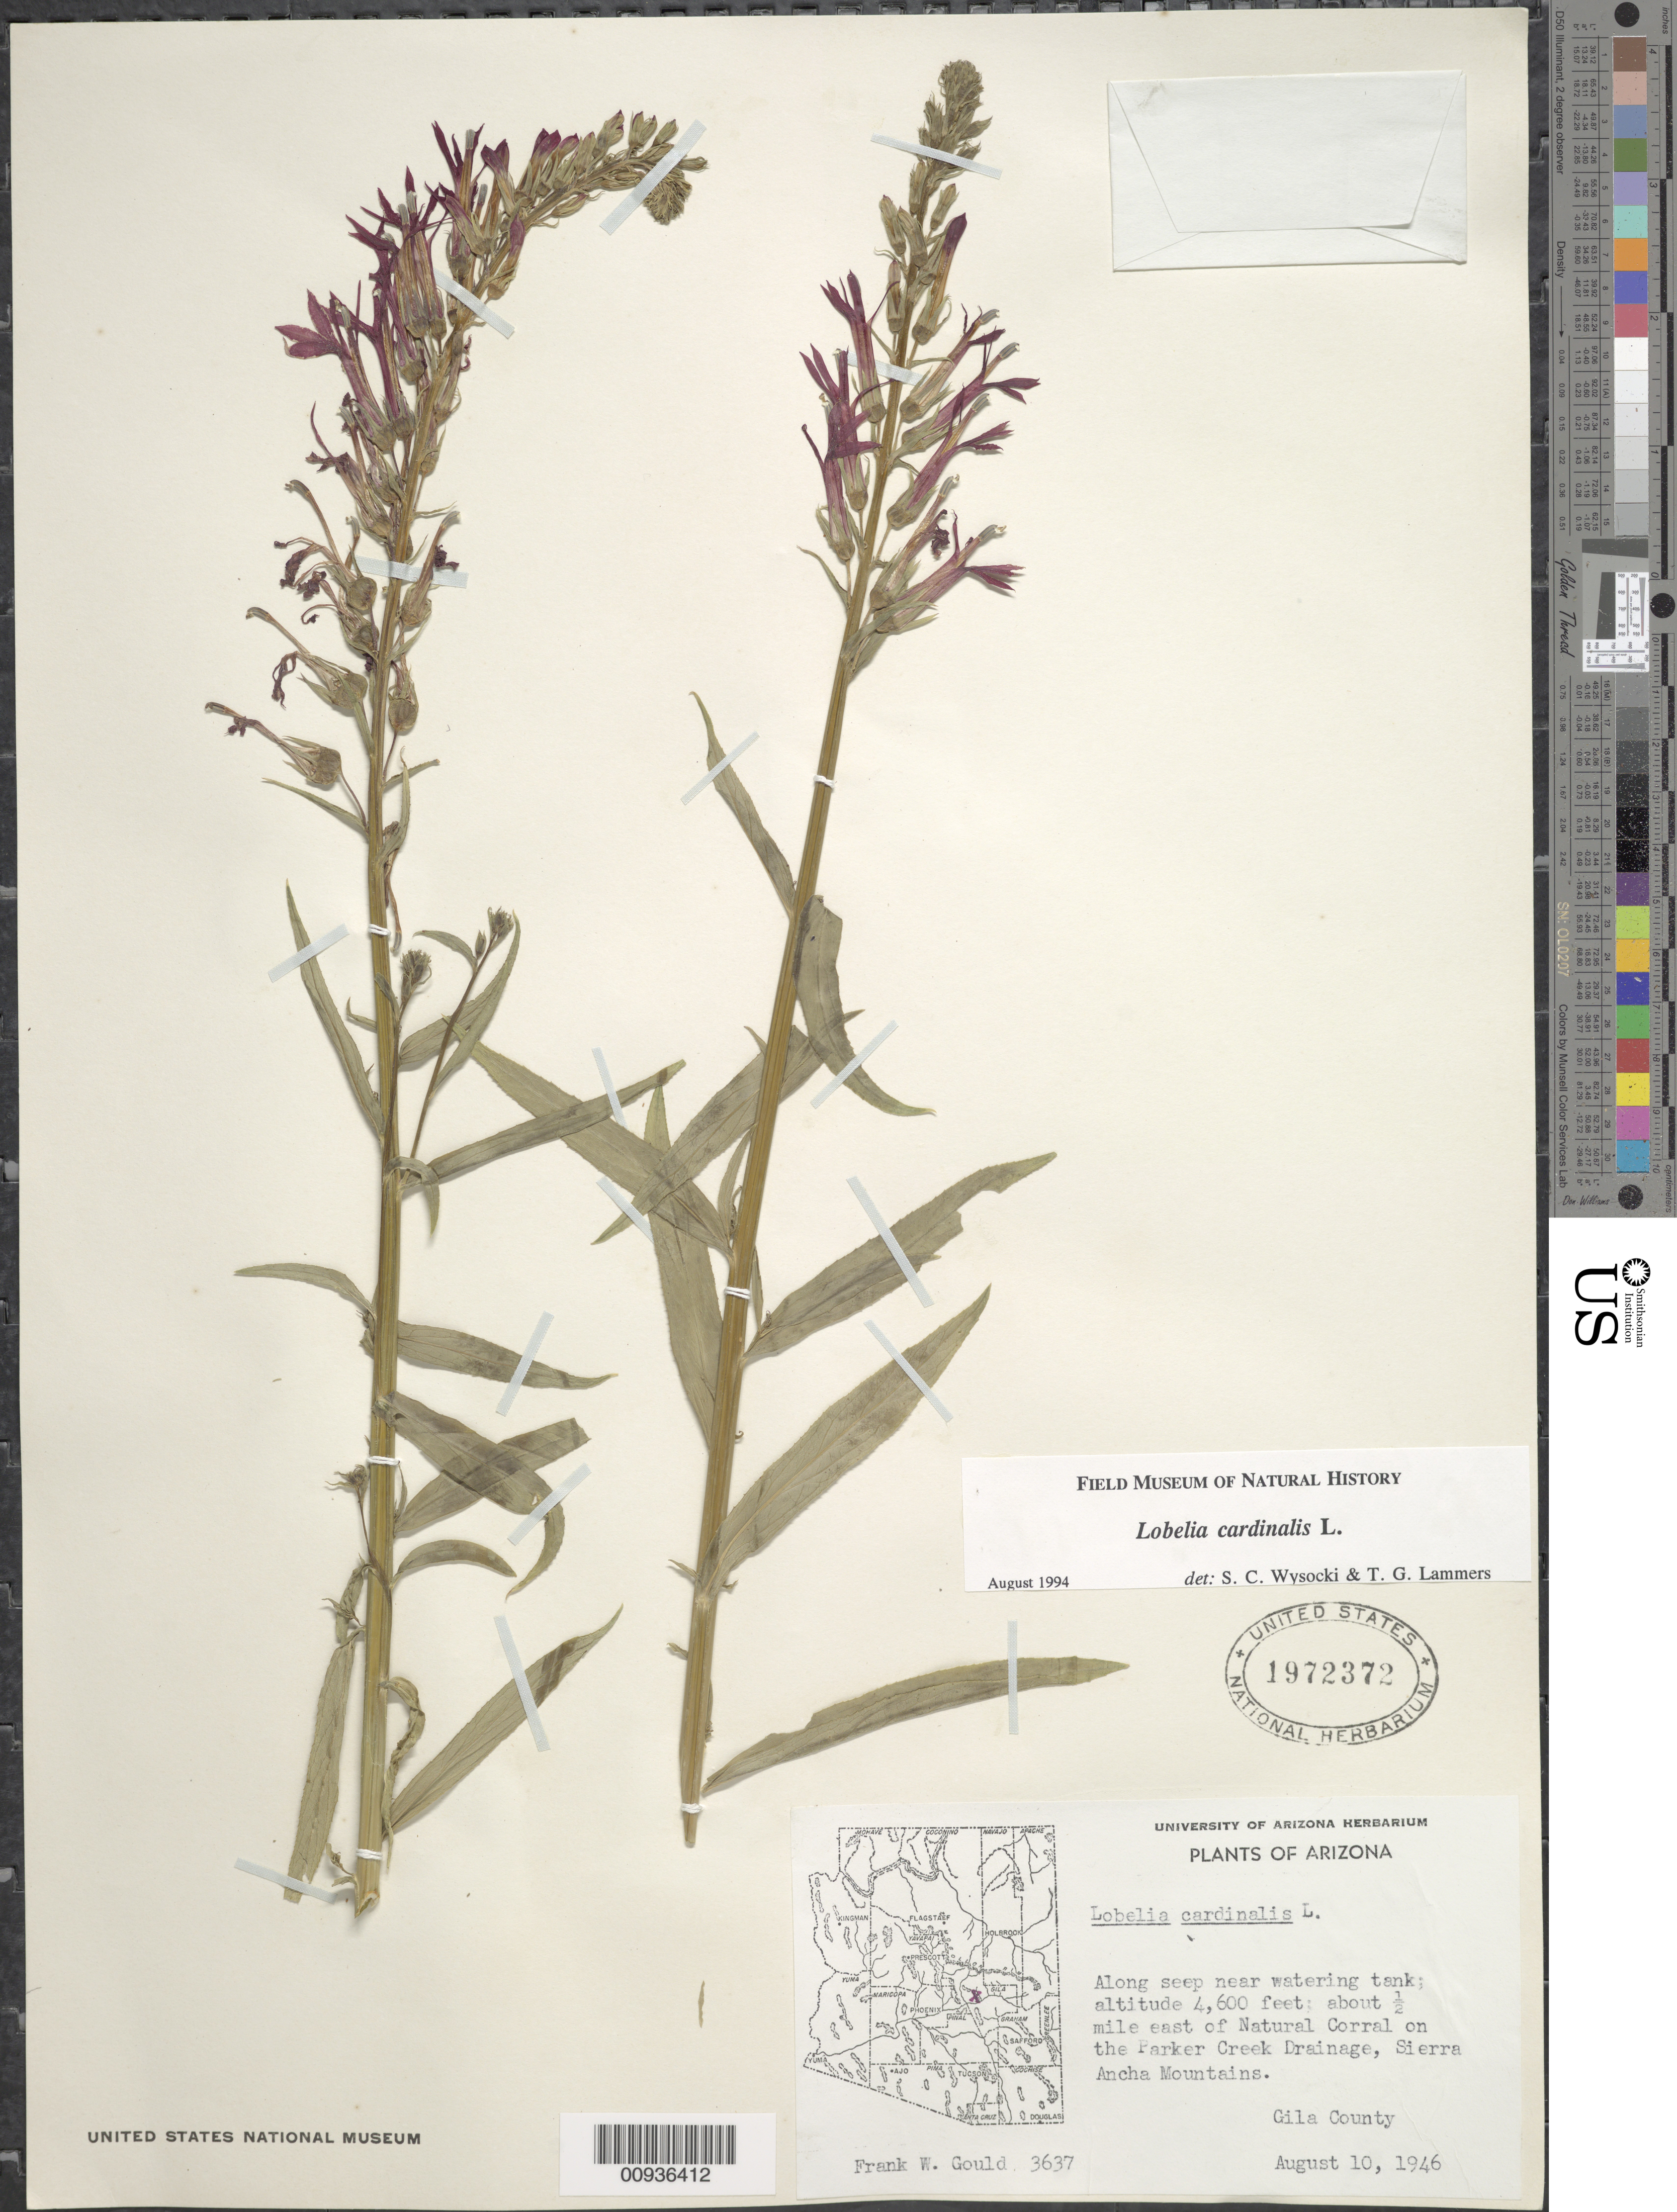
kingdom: Plantae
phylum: Tracheophyta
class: Magnoliopsida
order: Asterales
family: Campanulaceae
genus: Lobelia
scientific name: Lobelia cardinalis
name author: L.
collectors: F. W. Gould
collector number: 3637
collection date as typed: August 10, 1946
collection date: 1946-08-10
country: United States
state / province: Arizona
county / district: Gila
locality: About 1/2 mile east of Natural Corral on the Parker Creek Drainage, Sierra Ancha Mountains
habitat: along seep near watering tank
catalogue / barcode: US 1972372